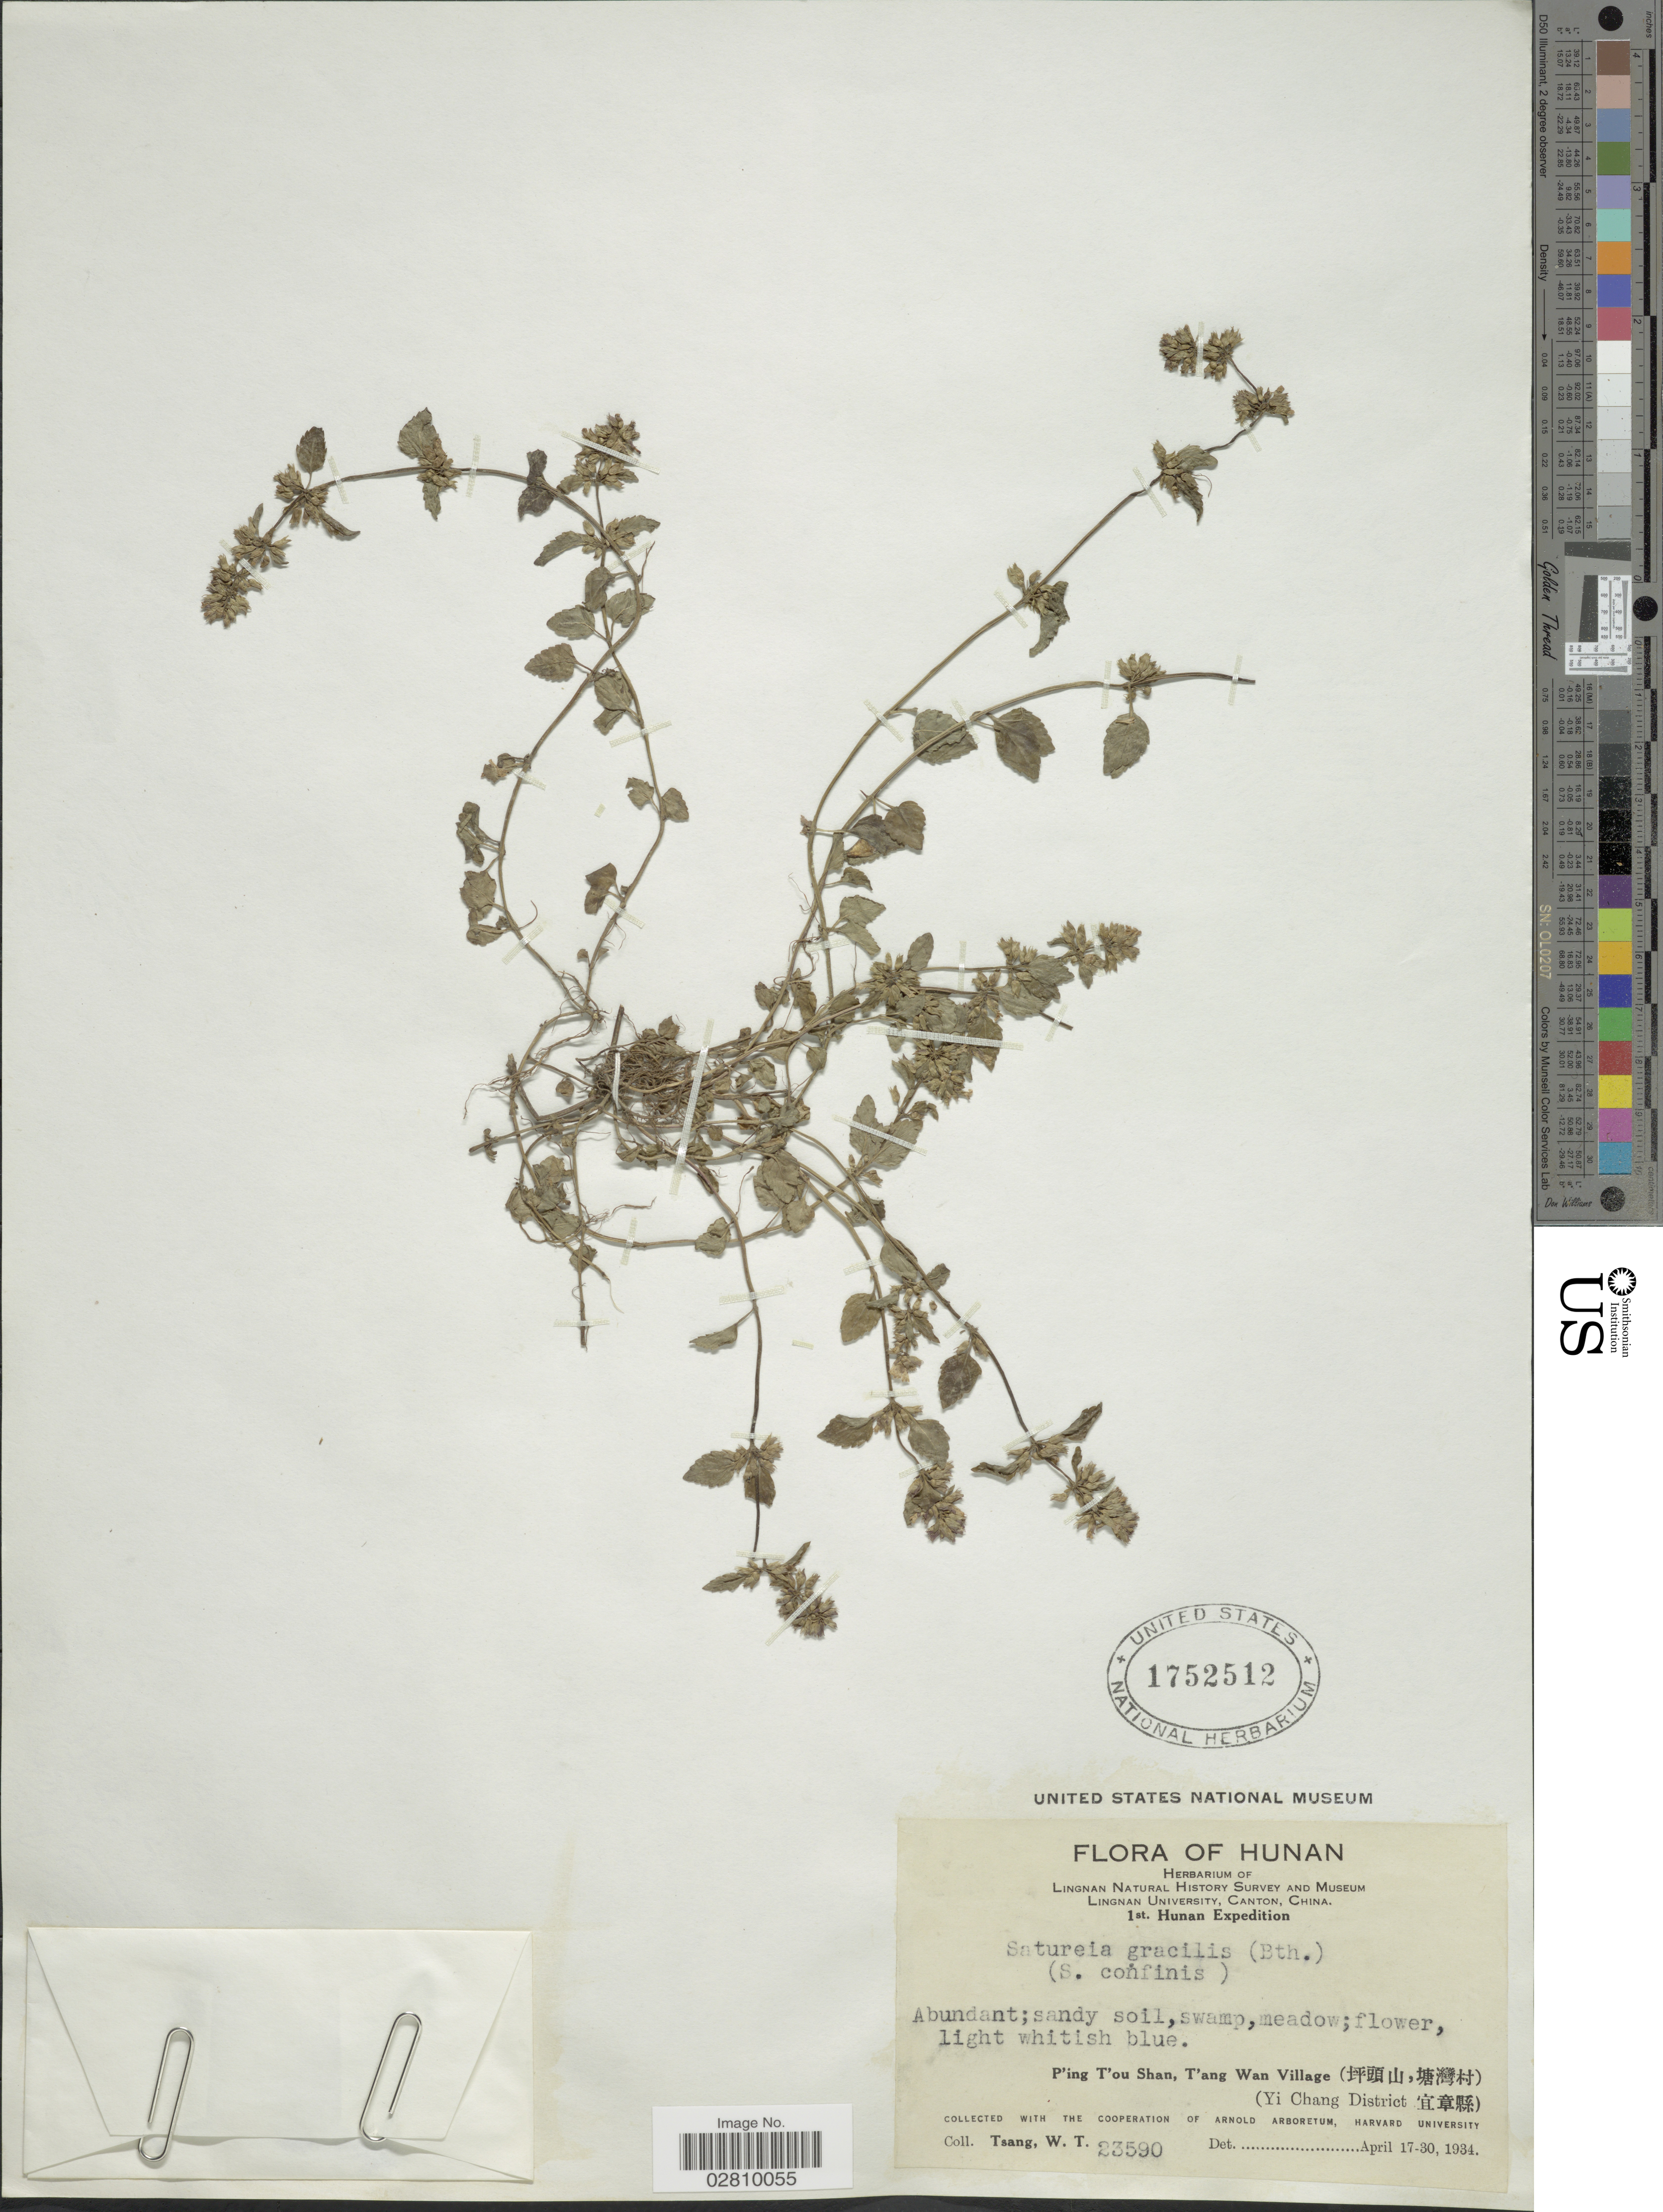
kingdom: Plantae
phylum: Tracheophyta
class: Magnoliopsida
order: Lamiales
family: Lamiaceae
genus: Calamintha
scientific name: Calamintha confinis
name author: Hance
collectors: W. T. Tsang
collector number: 23590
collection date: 1934-04-17/1934-04-30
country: China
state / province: Hunan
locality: P'ing T'ou Shan, T'ang Wan Village (Yi Chang District).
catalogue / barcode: US 1752512